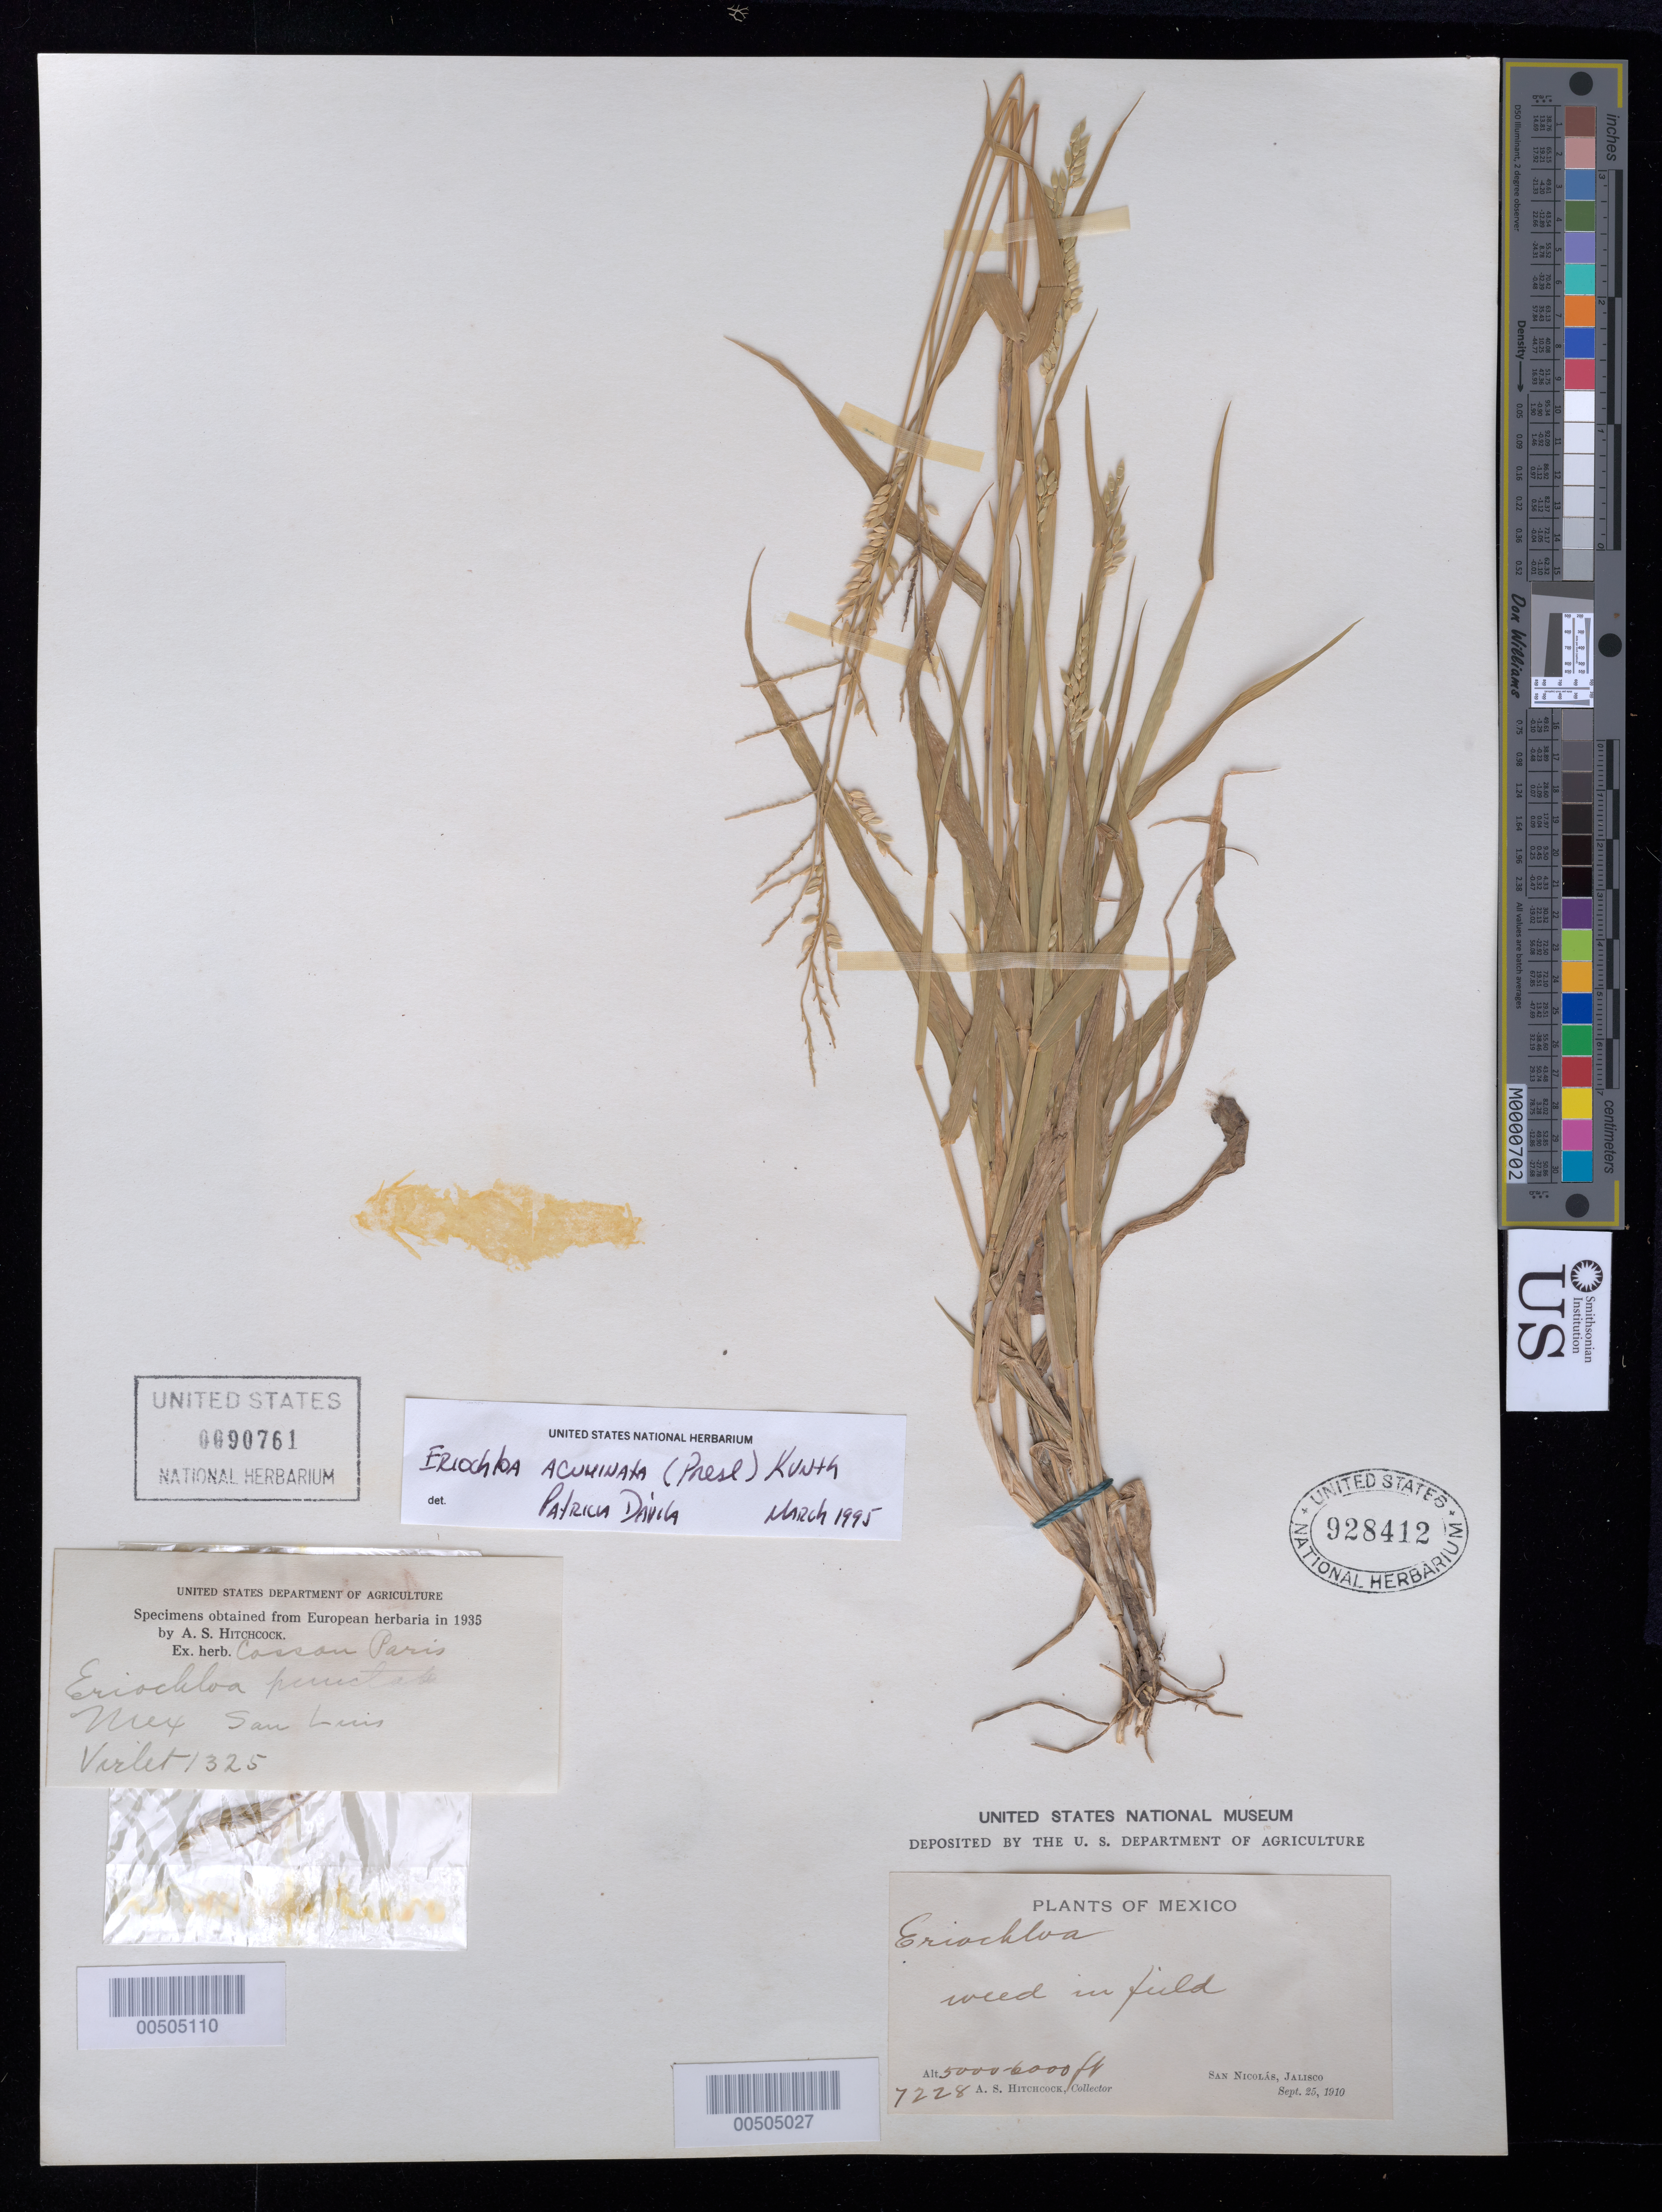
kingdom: Plantae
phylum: Tracheophyta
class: Liliopsida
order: Poales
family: Poaceae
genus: Eriochloa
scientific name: Eriochloa acuminata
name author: (J. Presl) Kunth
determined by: Dávila, P. D.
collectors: M. Virlet d'Aoust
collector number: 1325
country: Mexico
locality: San Luis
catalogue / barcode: US 90761